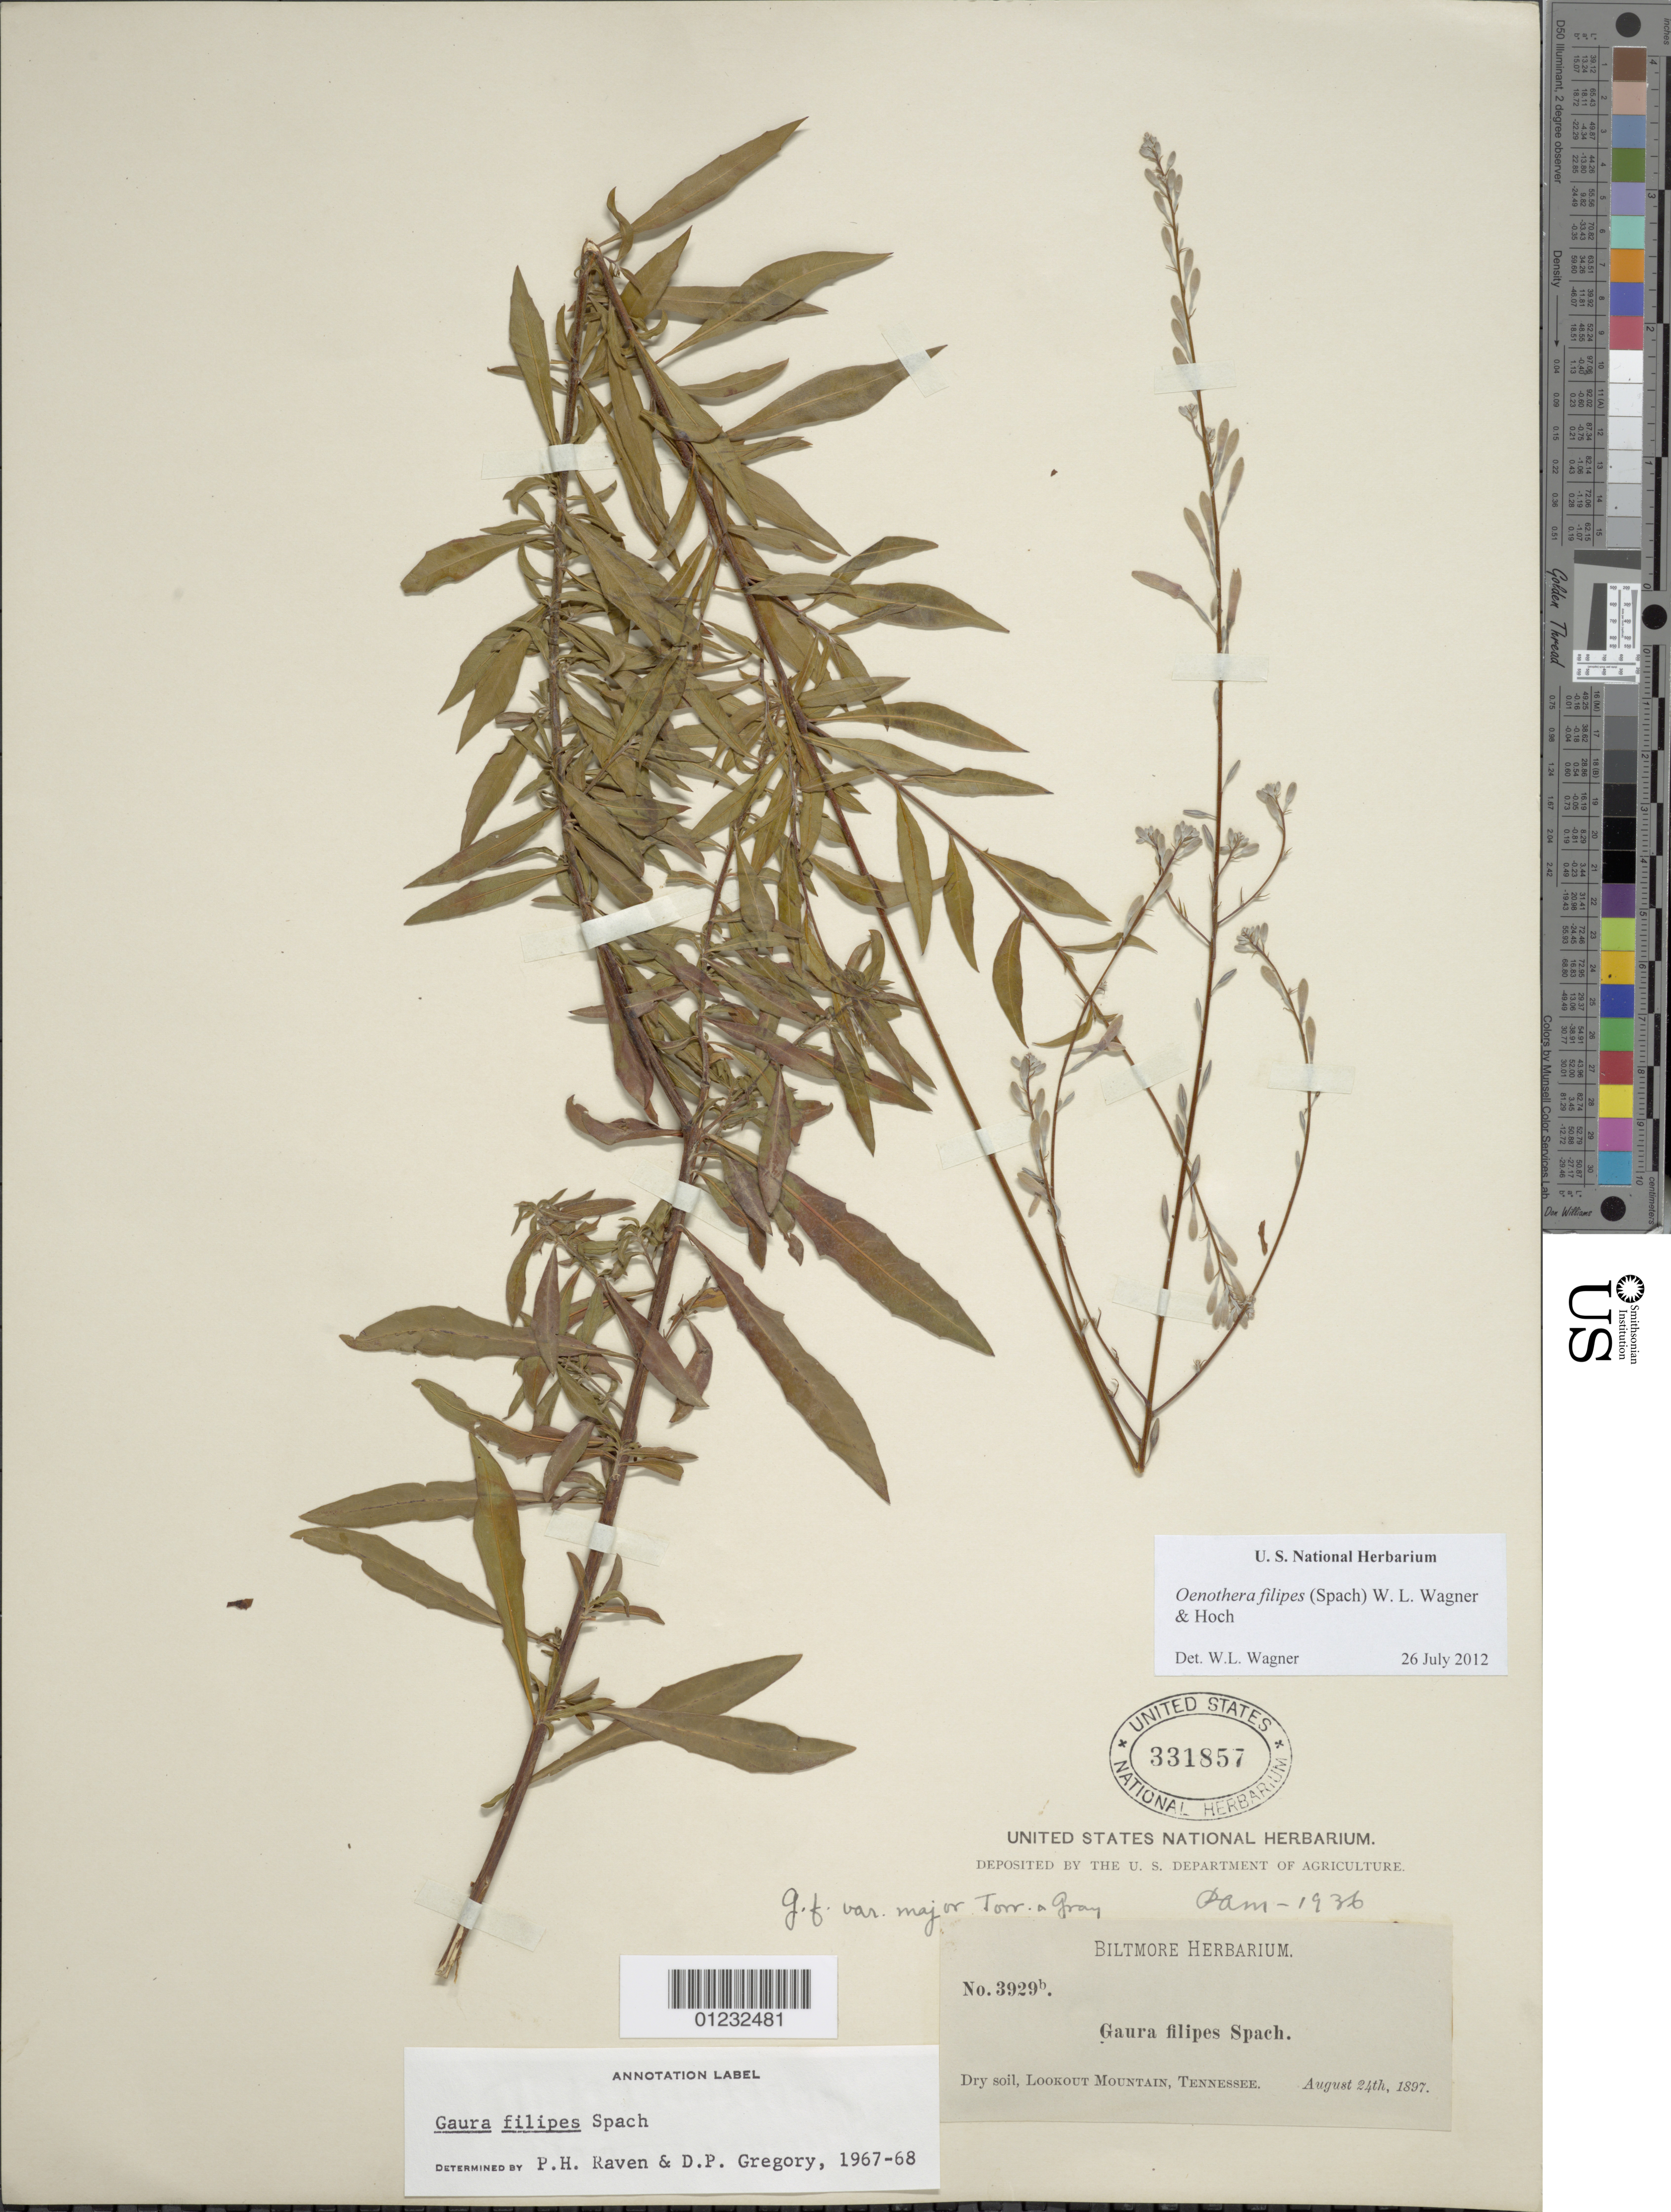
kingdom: Plantae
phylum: Tracheophyta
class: Magnoliopsida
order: Myrtales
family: Onagraceae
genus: Oenothera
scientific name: Oenothera filipes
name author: (Spach) W.L. Wagner & Hoch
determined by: Wagner, W. L., (BOT), Smithsonian Institution - National Museum of Natural History (UNITED STATES)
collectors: ex herb. Biltmore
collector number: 3929b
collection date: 1897-08-24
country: United States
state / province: Tennessee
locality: Lookout Mt.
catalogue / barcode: US 331857